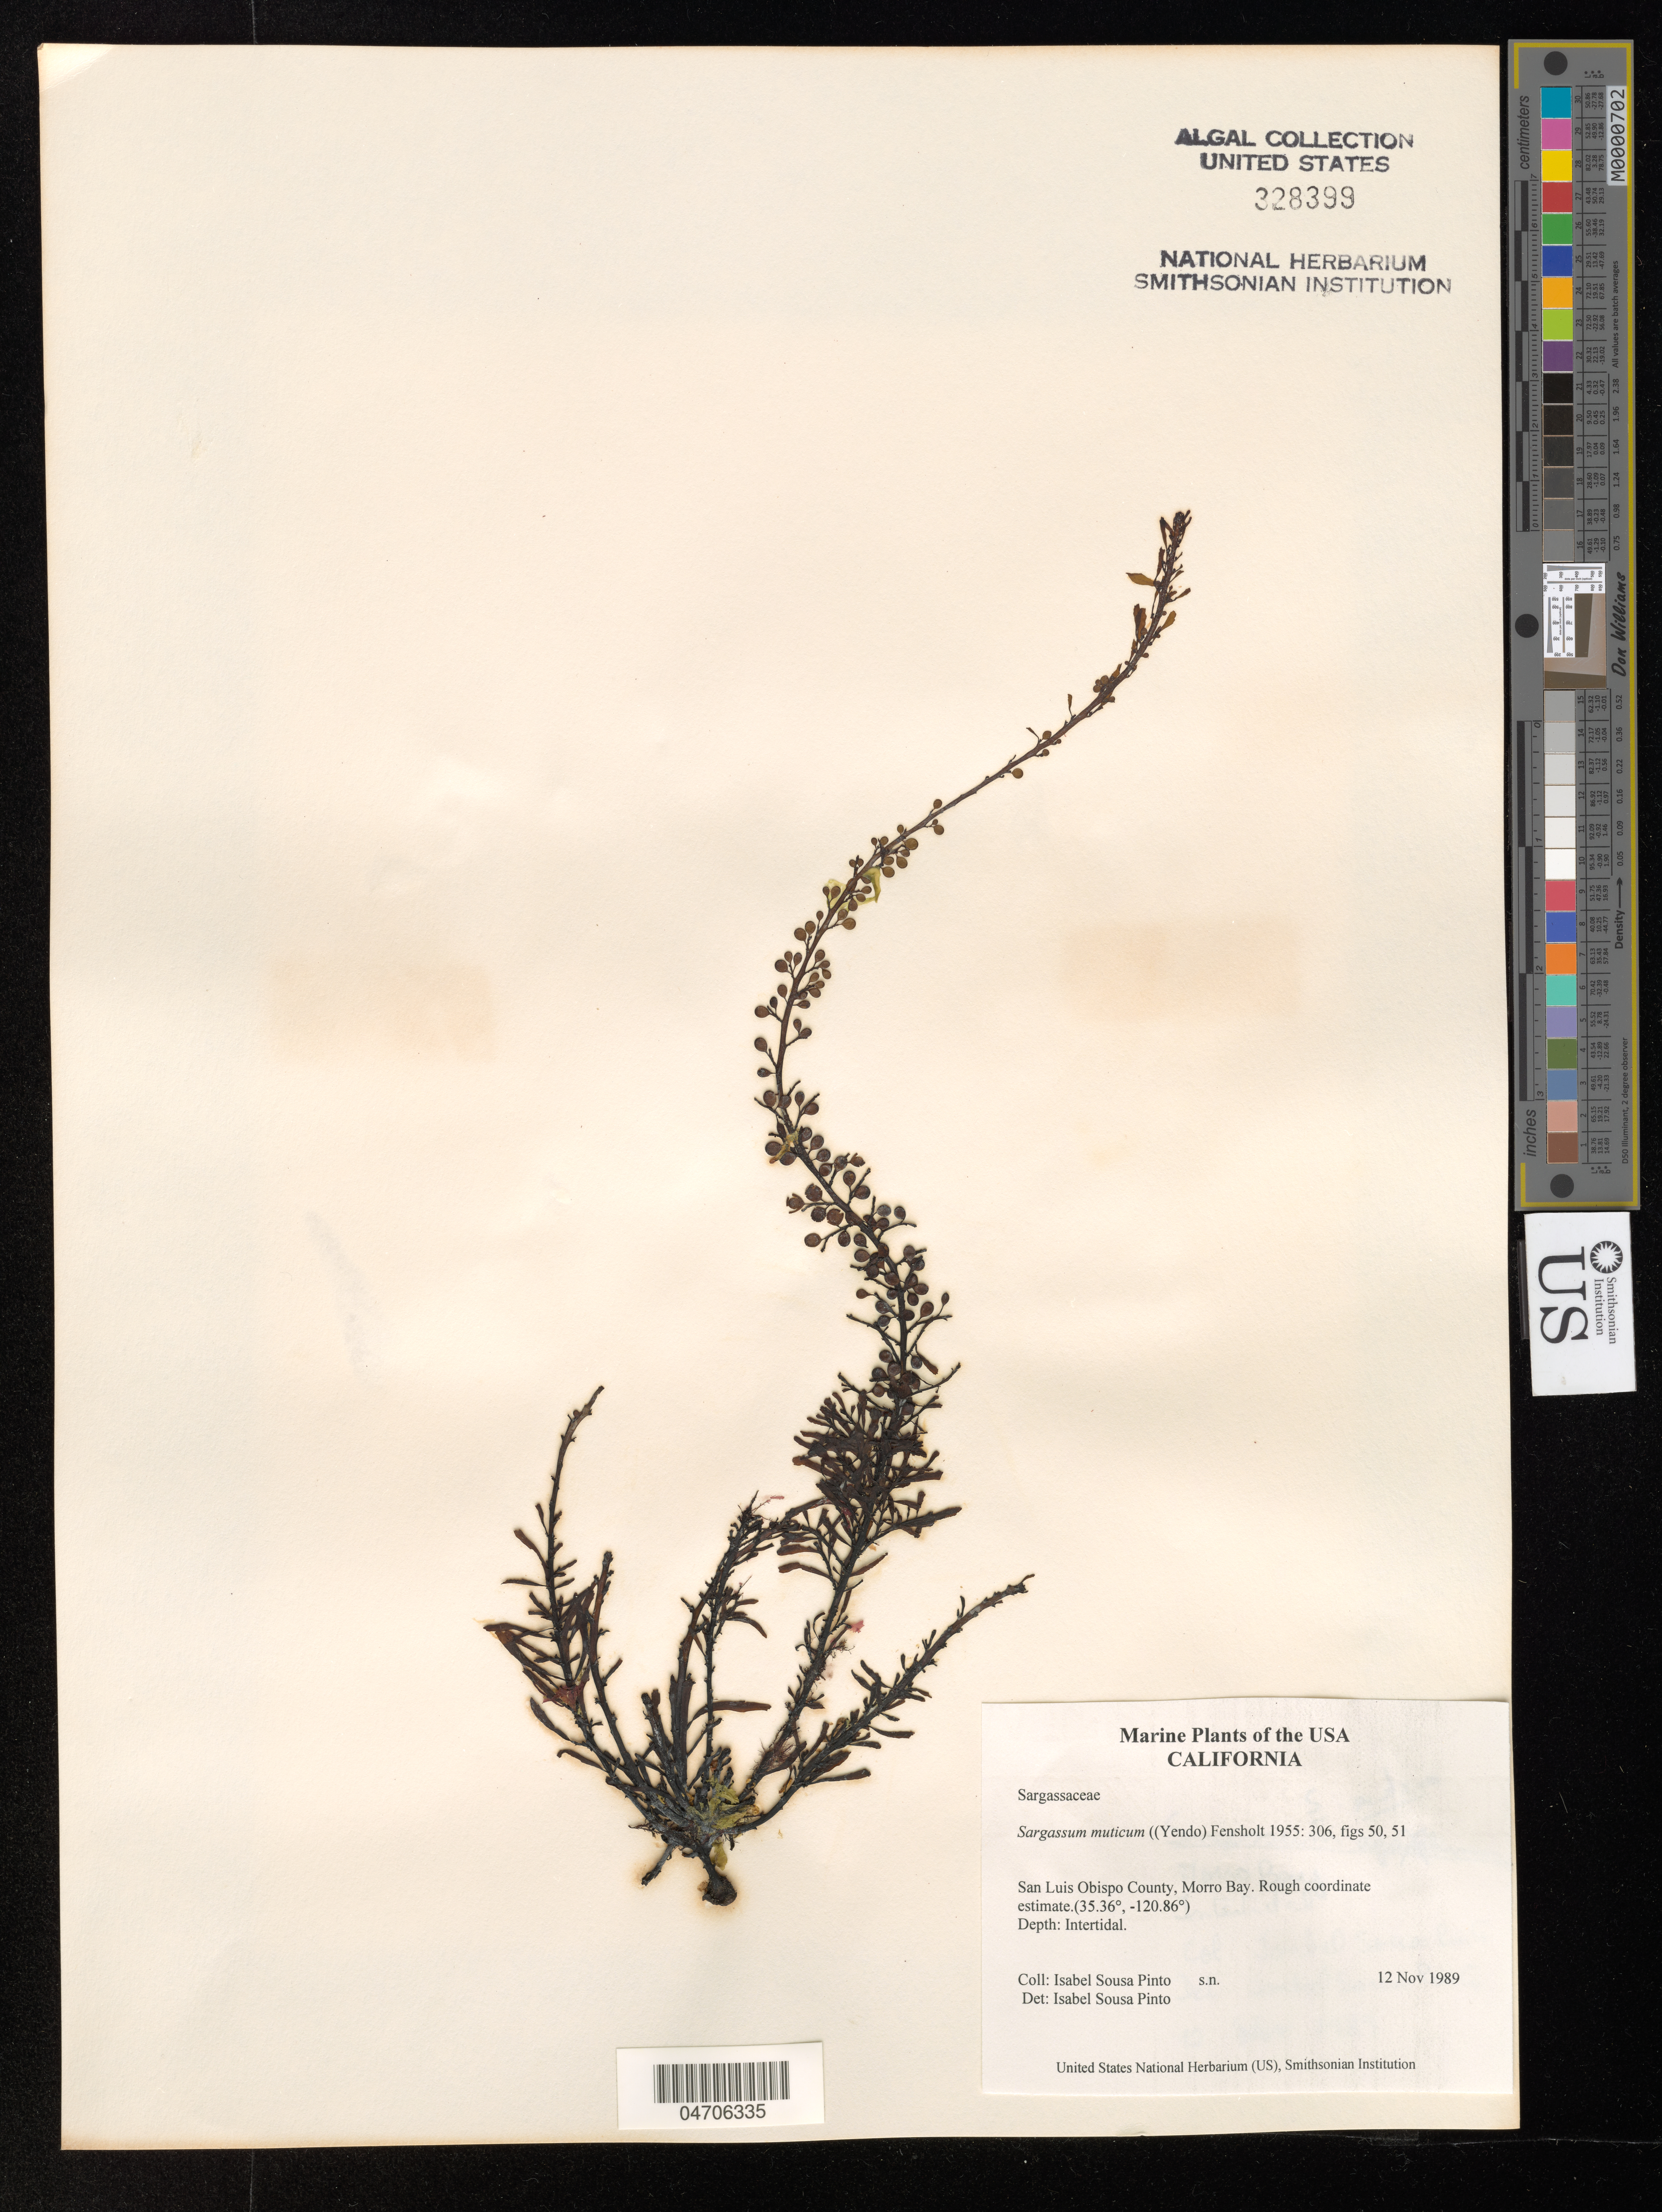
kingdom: Chromista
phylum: Ochrophyta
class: Phaeophyceae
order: Fucales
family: Sargassaceae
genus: Sargassum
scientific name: Sargassum muticum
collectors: I. Sousa Pinto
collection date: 1989-11-12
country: United States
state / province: California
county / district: San Luis Obispo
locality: San Luis Obispo County, Morro Bay.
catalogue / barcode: US 328399